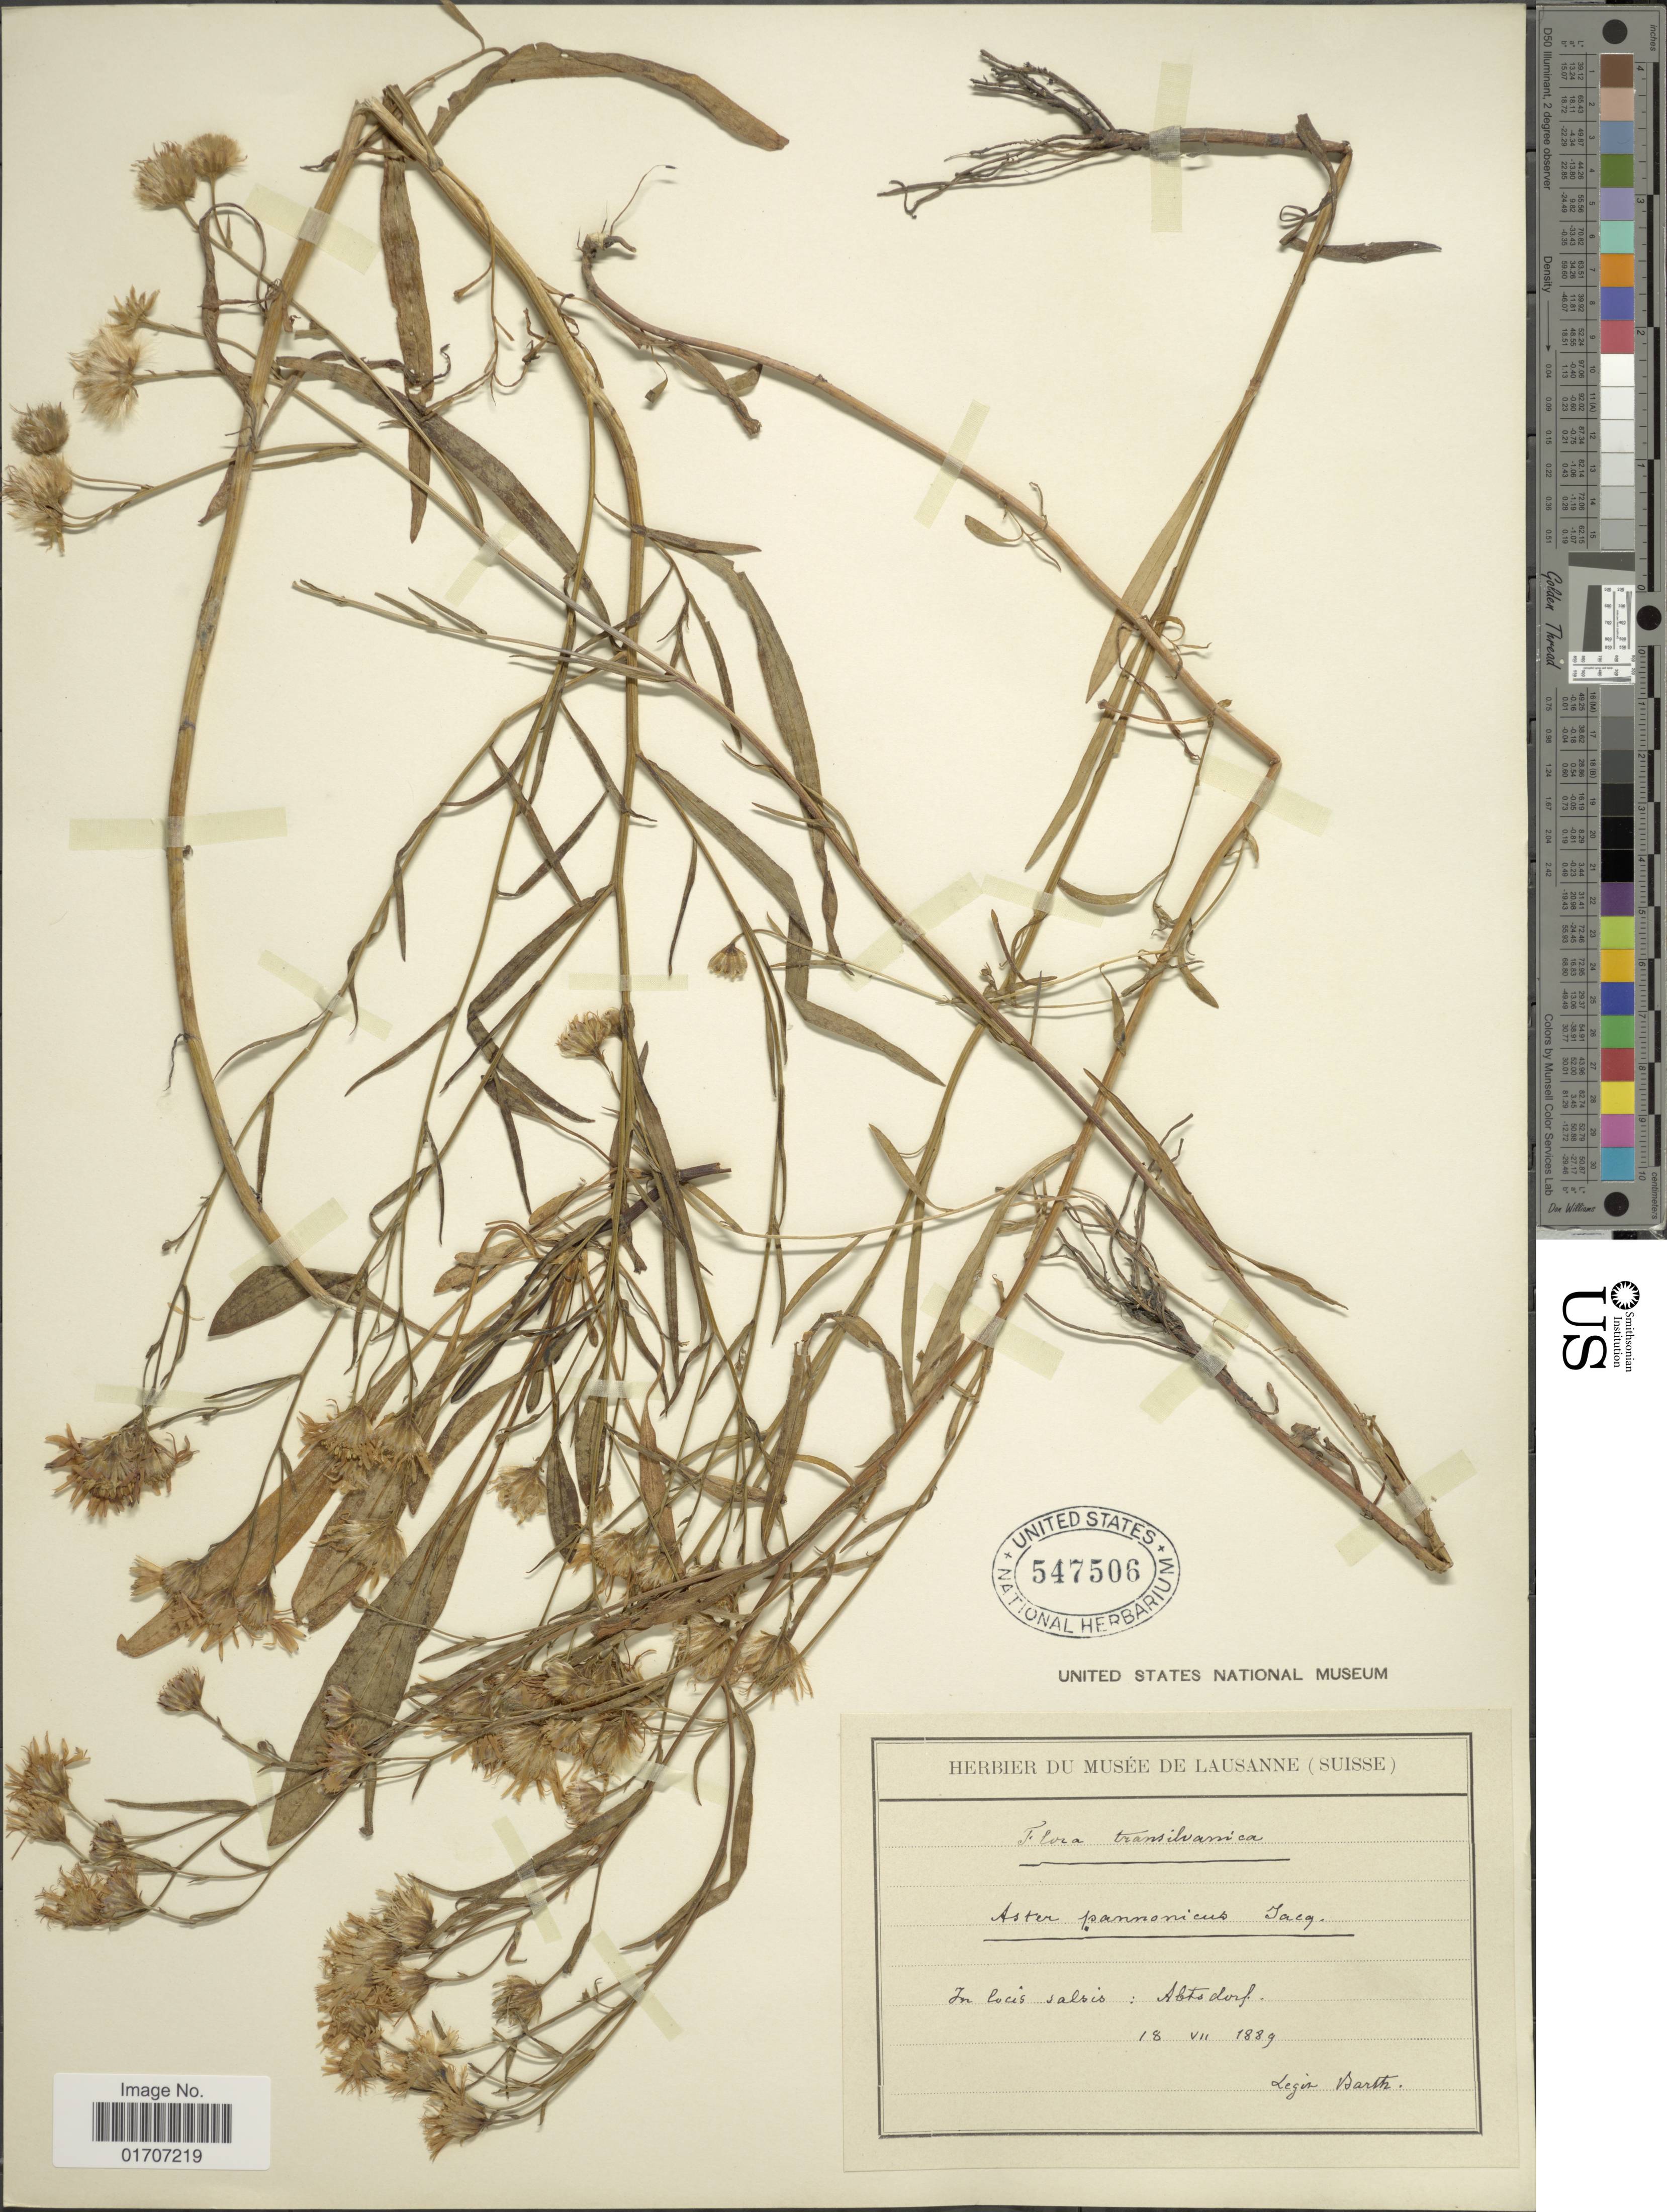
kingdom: Plantae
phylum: Tracheophyta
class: Magnoliopsida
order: Asterales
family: Asteraceae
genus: Tripolium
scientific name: Tripolium pannonicum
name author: (Jacq.) Dobrocz.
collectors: Barth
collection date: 1889-07-18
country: Germany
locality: Transsilvanica, in locis: Abtsdorf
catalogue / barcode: US 547506